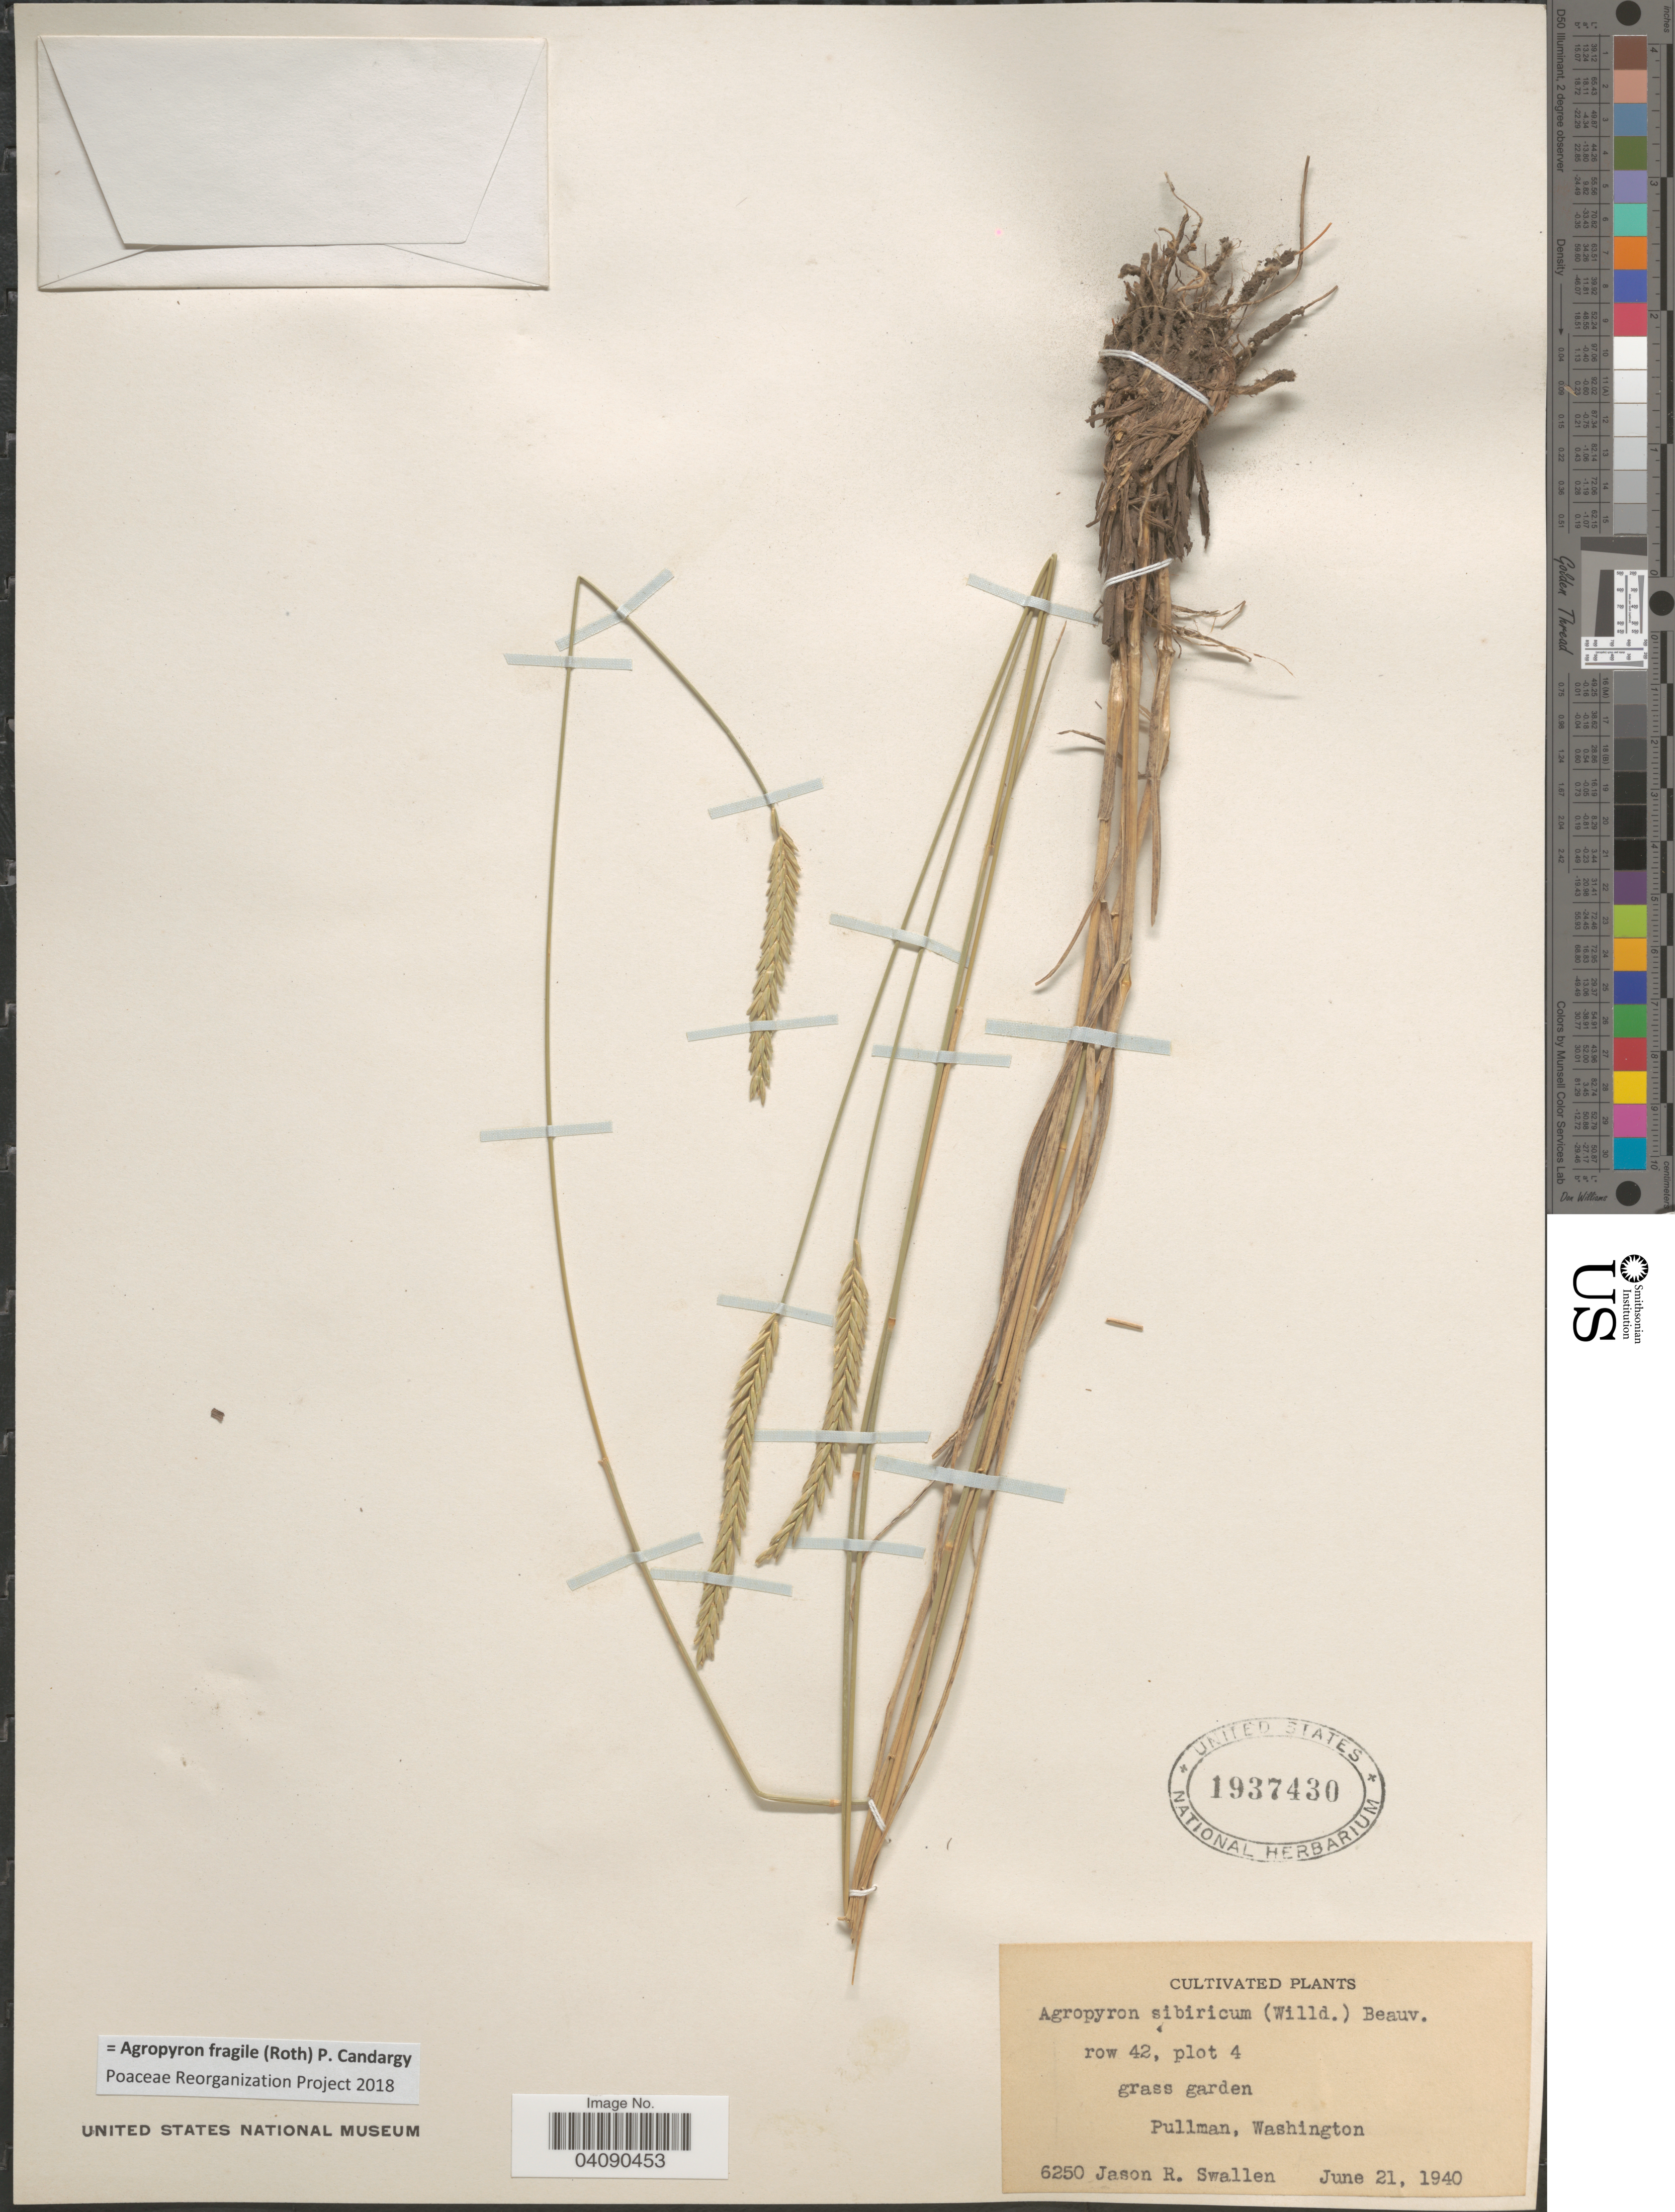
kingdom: Plantae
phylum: Tracheophyta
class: Liliopsida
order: Poales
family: Poaceae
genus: Agropyron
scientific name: Agropyron fragile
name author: (Roth) Candargy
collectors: J. R. Swallen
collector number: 6250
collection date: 1940-06-21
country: United States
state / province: Washington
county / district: Whitman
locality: Row 42, plot 4. Grass garden. Pullman.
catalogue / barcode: US 1937430